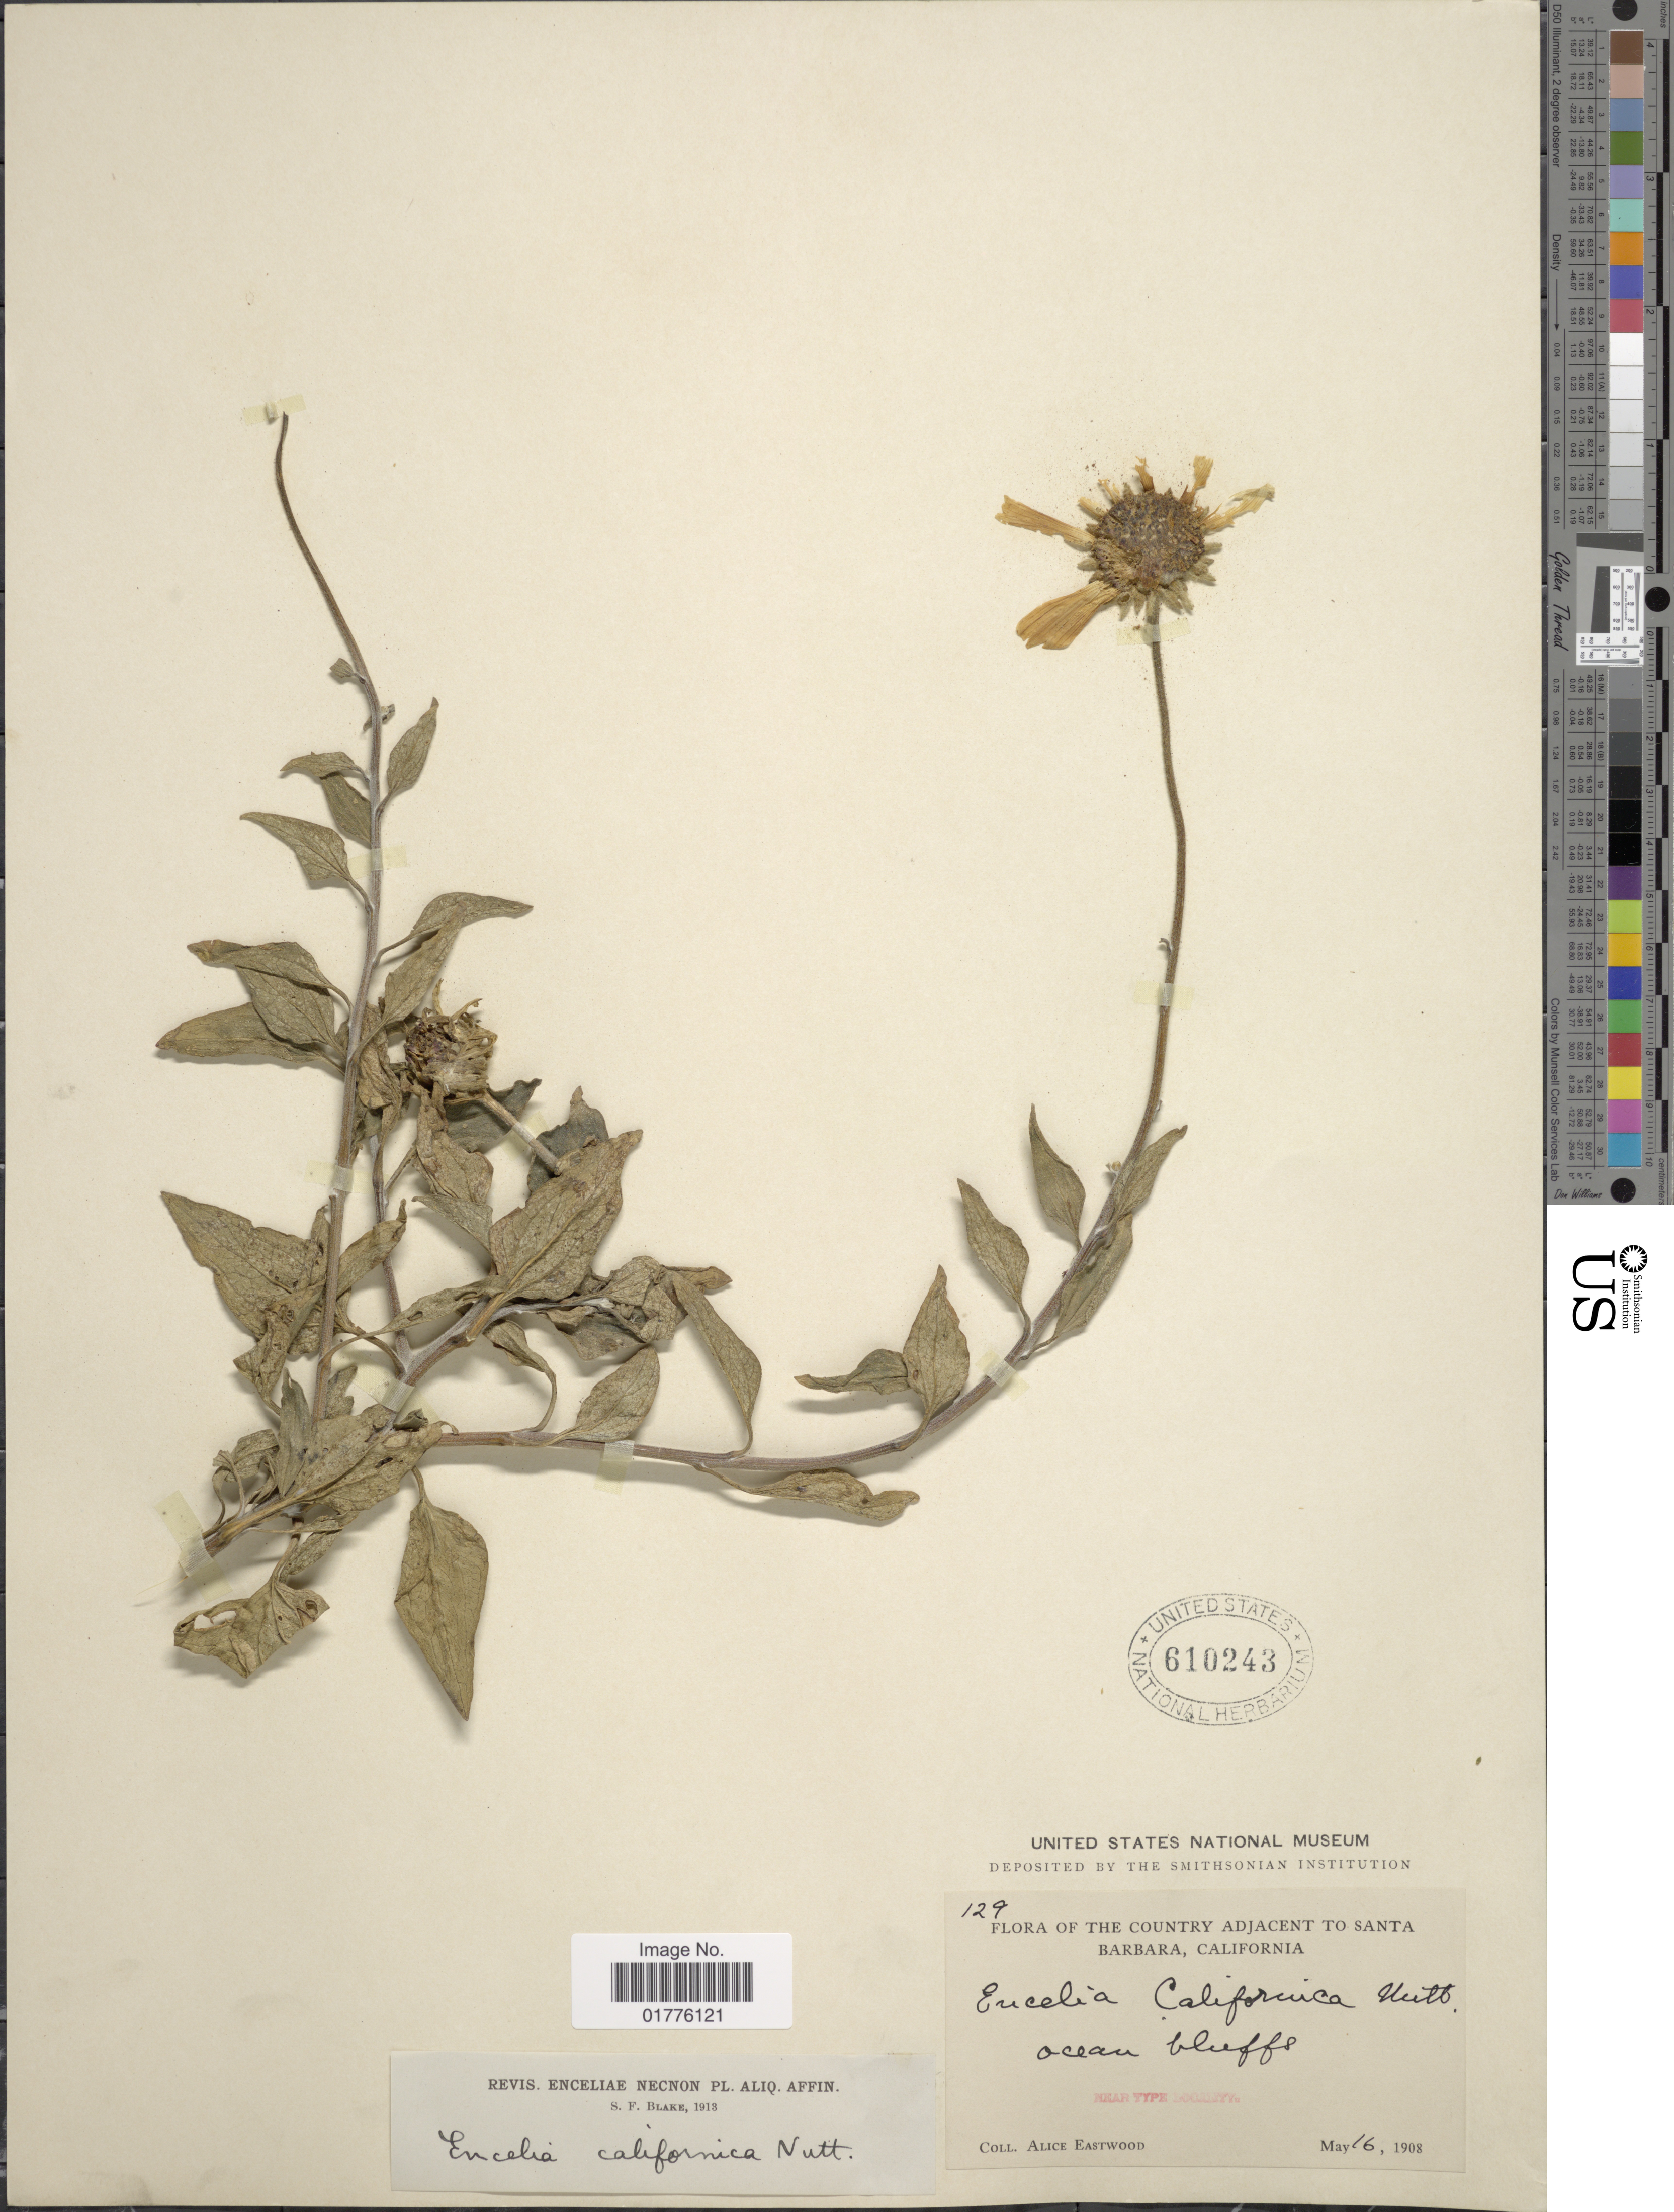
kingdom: Plantae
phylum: Tracheophyta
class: Magnoliopsida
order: Asterales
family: Asteraceae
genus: Encelia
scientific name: Encelia californica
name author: Nutt.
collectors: A. Eastwood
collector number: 129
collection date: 1908-05-16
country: United States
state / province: California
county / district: Santa Barbara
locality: The Country Adjacent to Santa Barbara, California. ocean bluffs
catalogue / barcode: US 610243